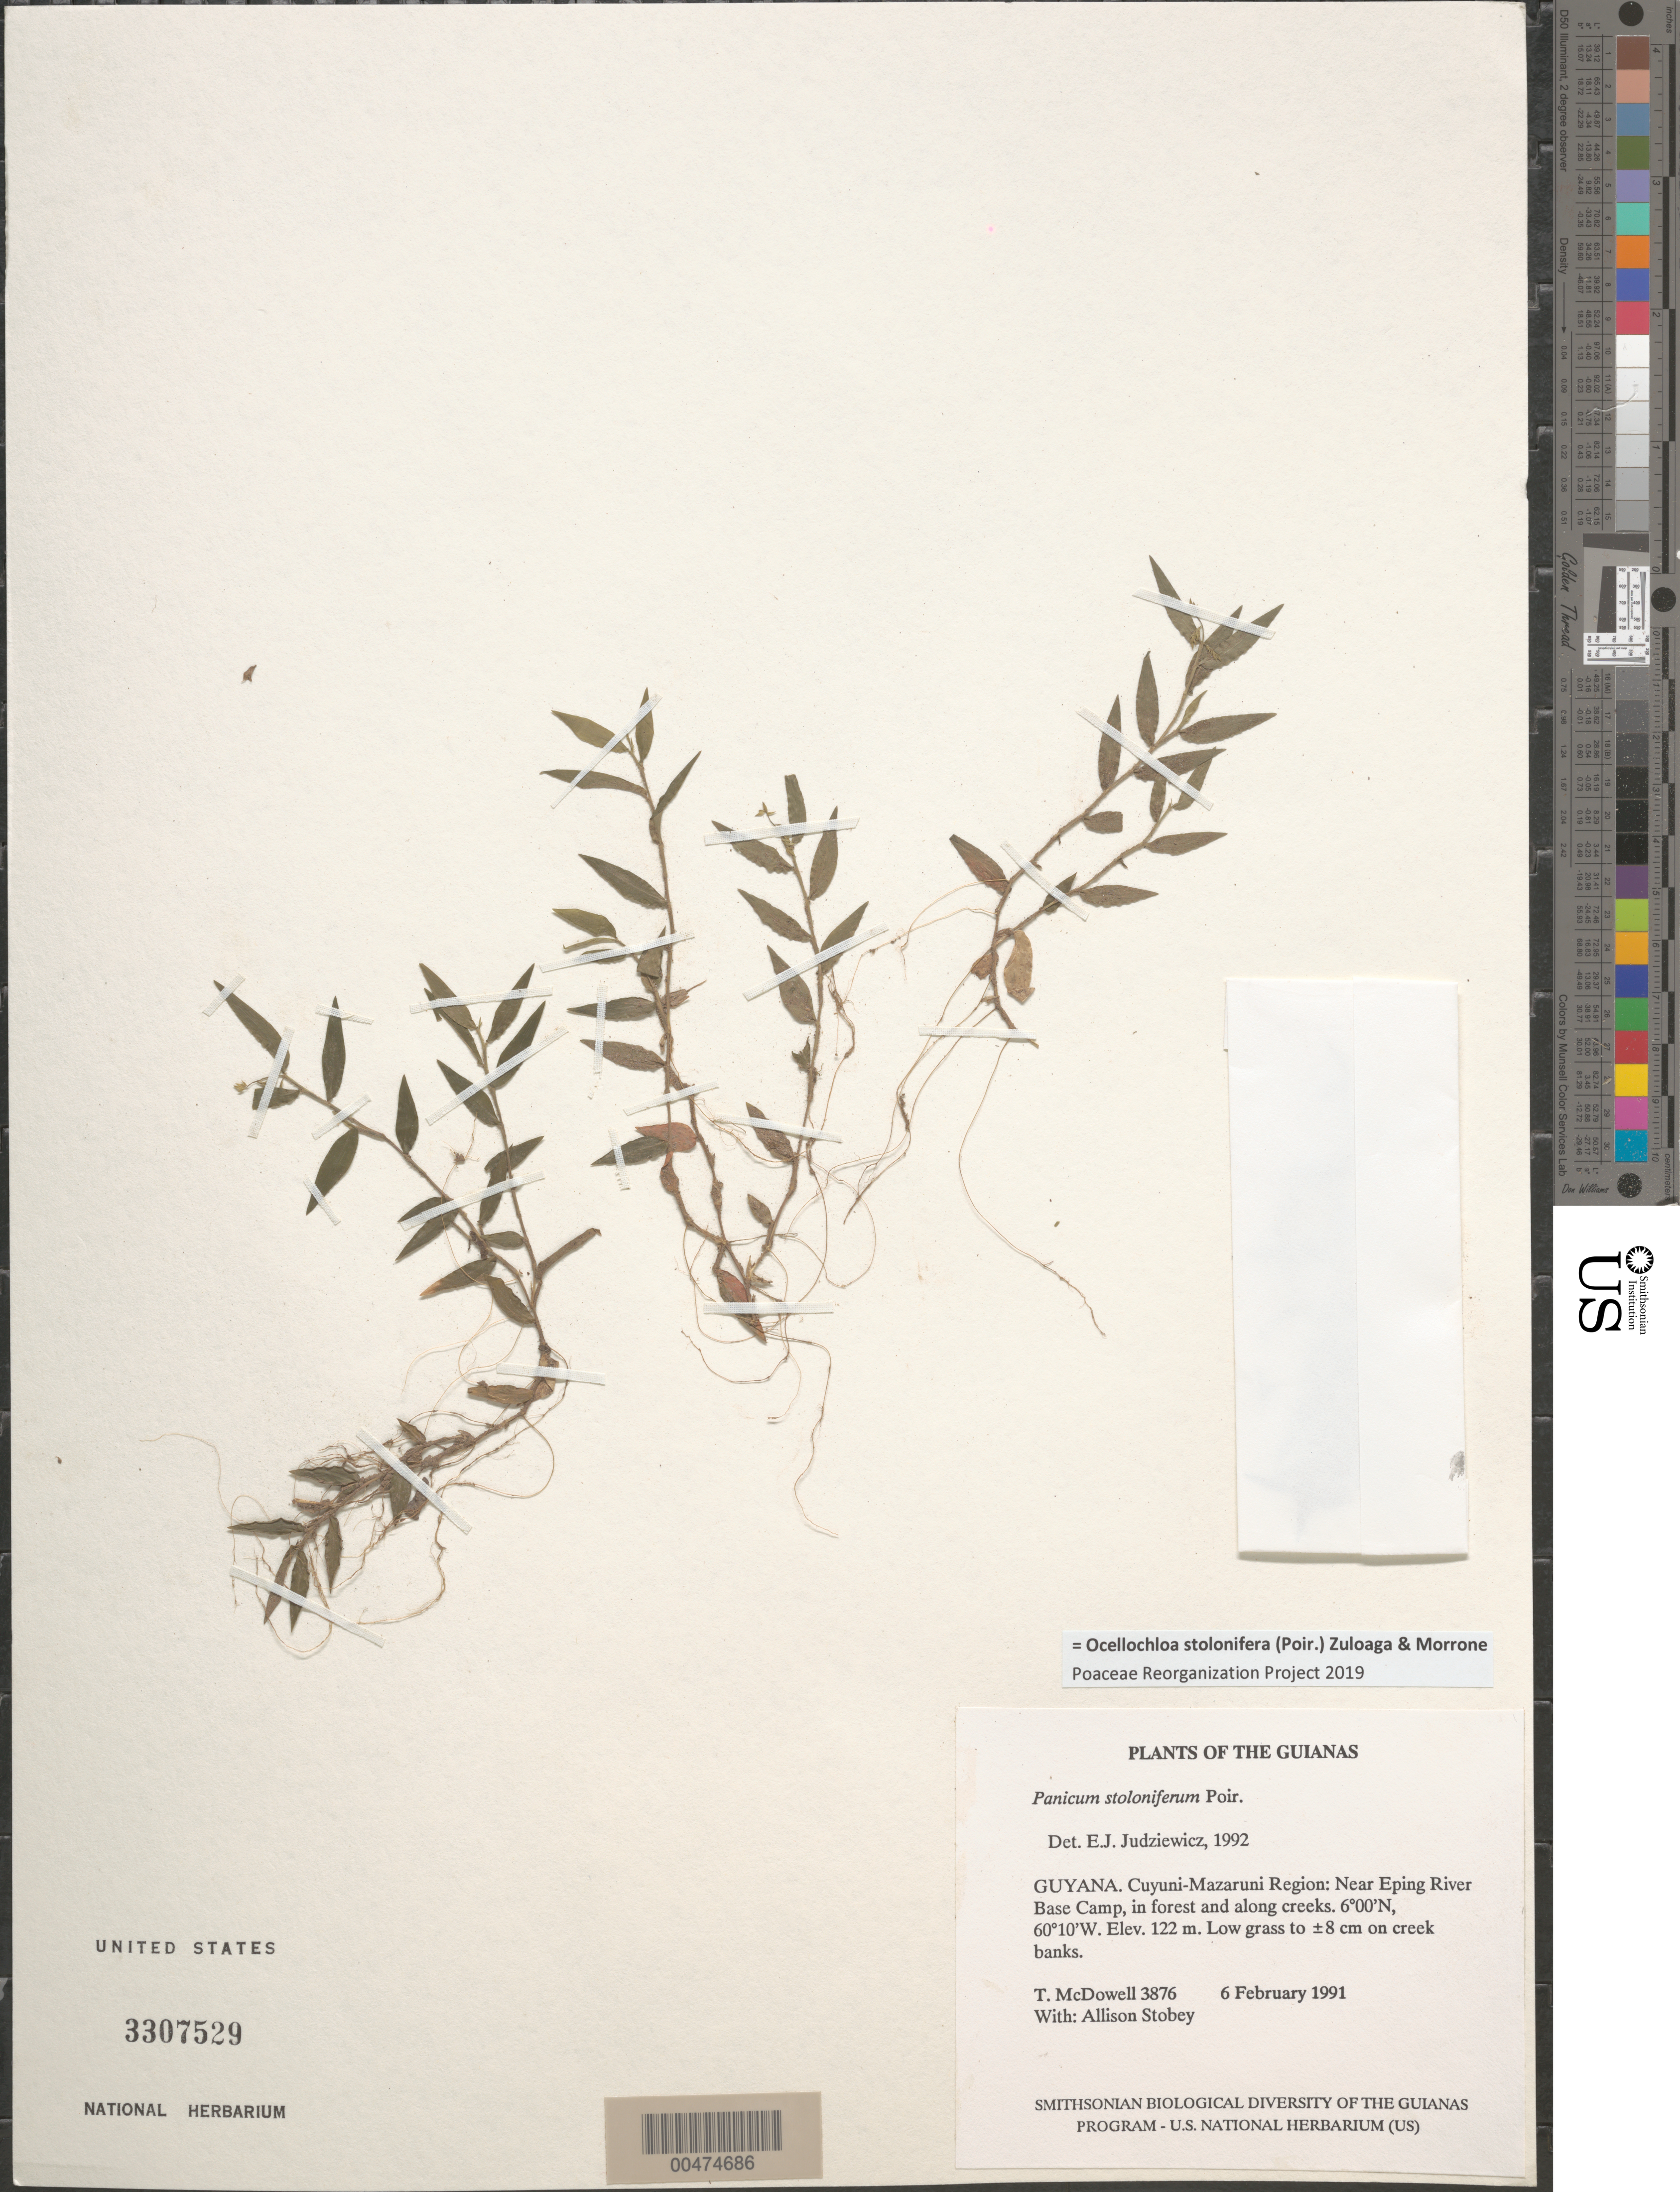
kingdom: Plantae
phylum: Tracheophyta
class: Liliopsida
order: Poales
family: Poaceae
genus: Panicum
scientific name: Panicum stoloniferum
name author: Poir.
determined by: Judziewicz, E. J.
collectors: T. McDowell & A. Stobey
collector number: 3876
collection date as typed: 6 February 1991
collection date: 1991-02-06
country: Guyana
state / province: Cuyuni-Mazaruni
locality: Near Eping River Base Camp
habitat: In forest and along creeks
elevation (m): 122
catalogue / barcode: US 3307529